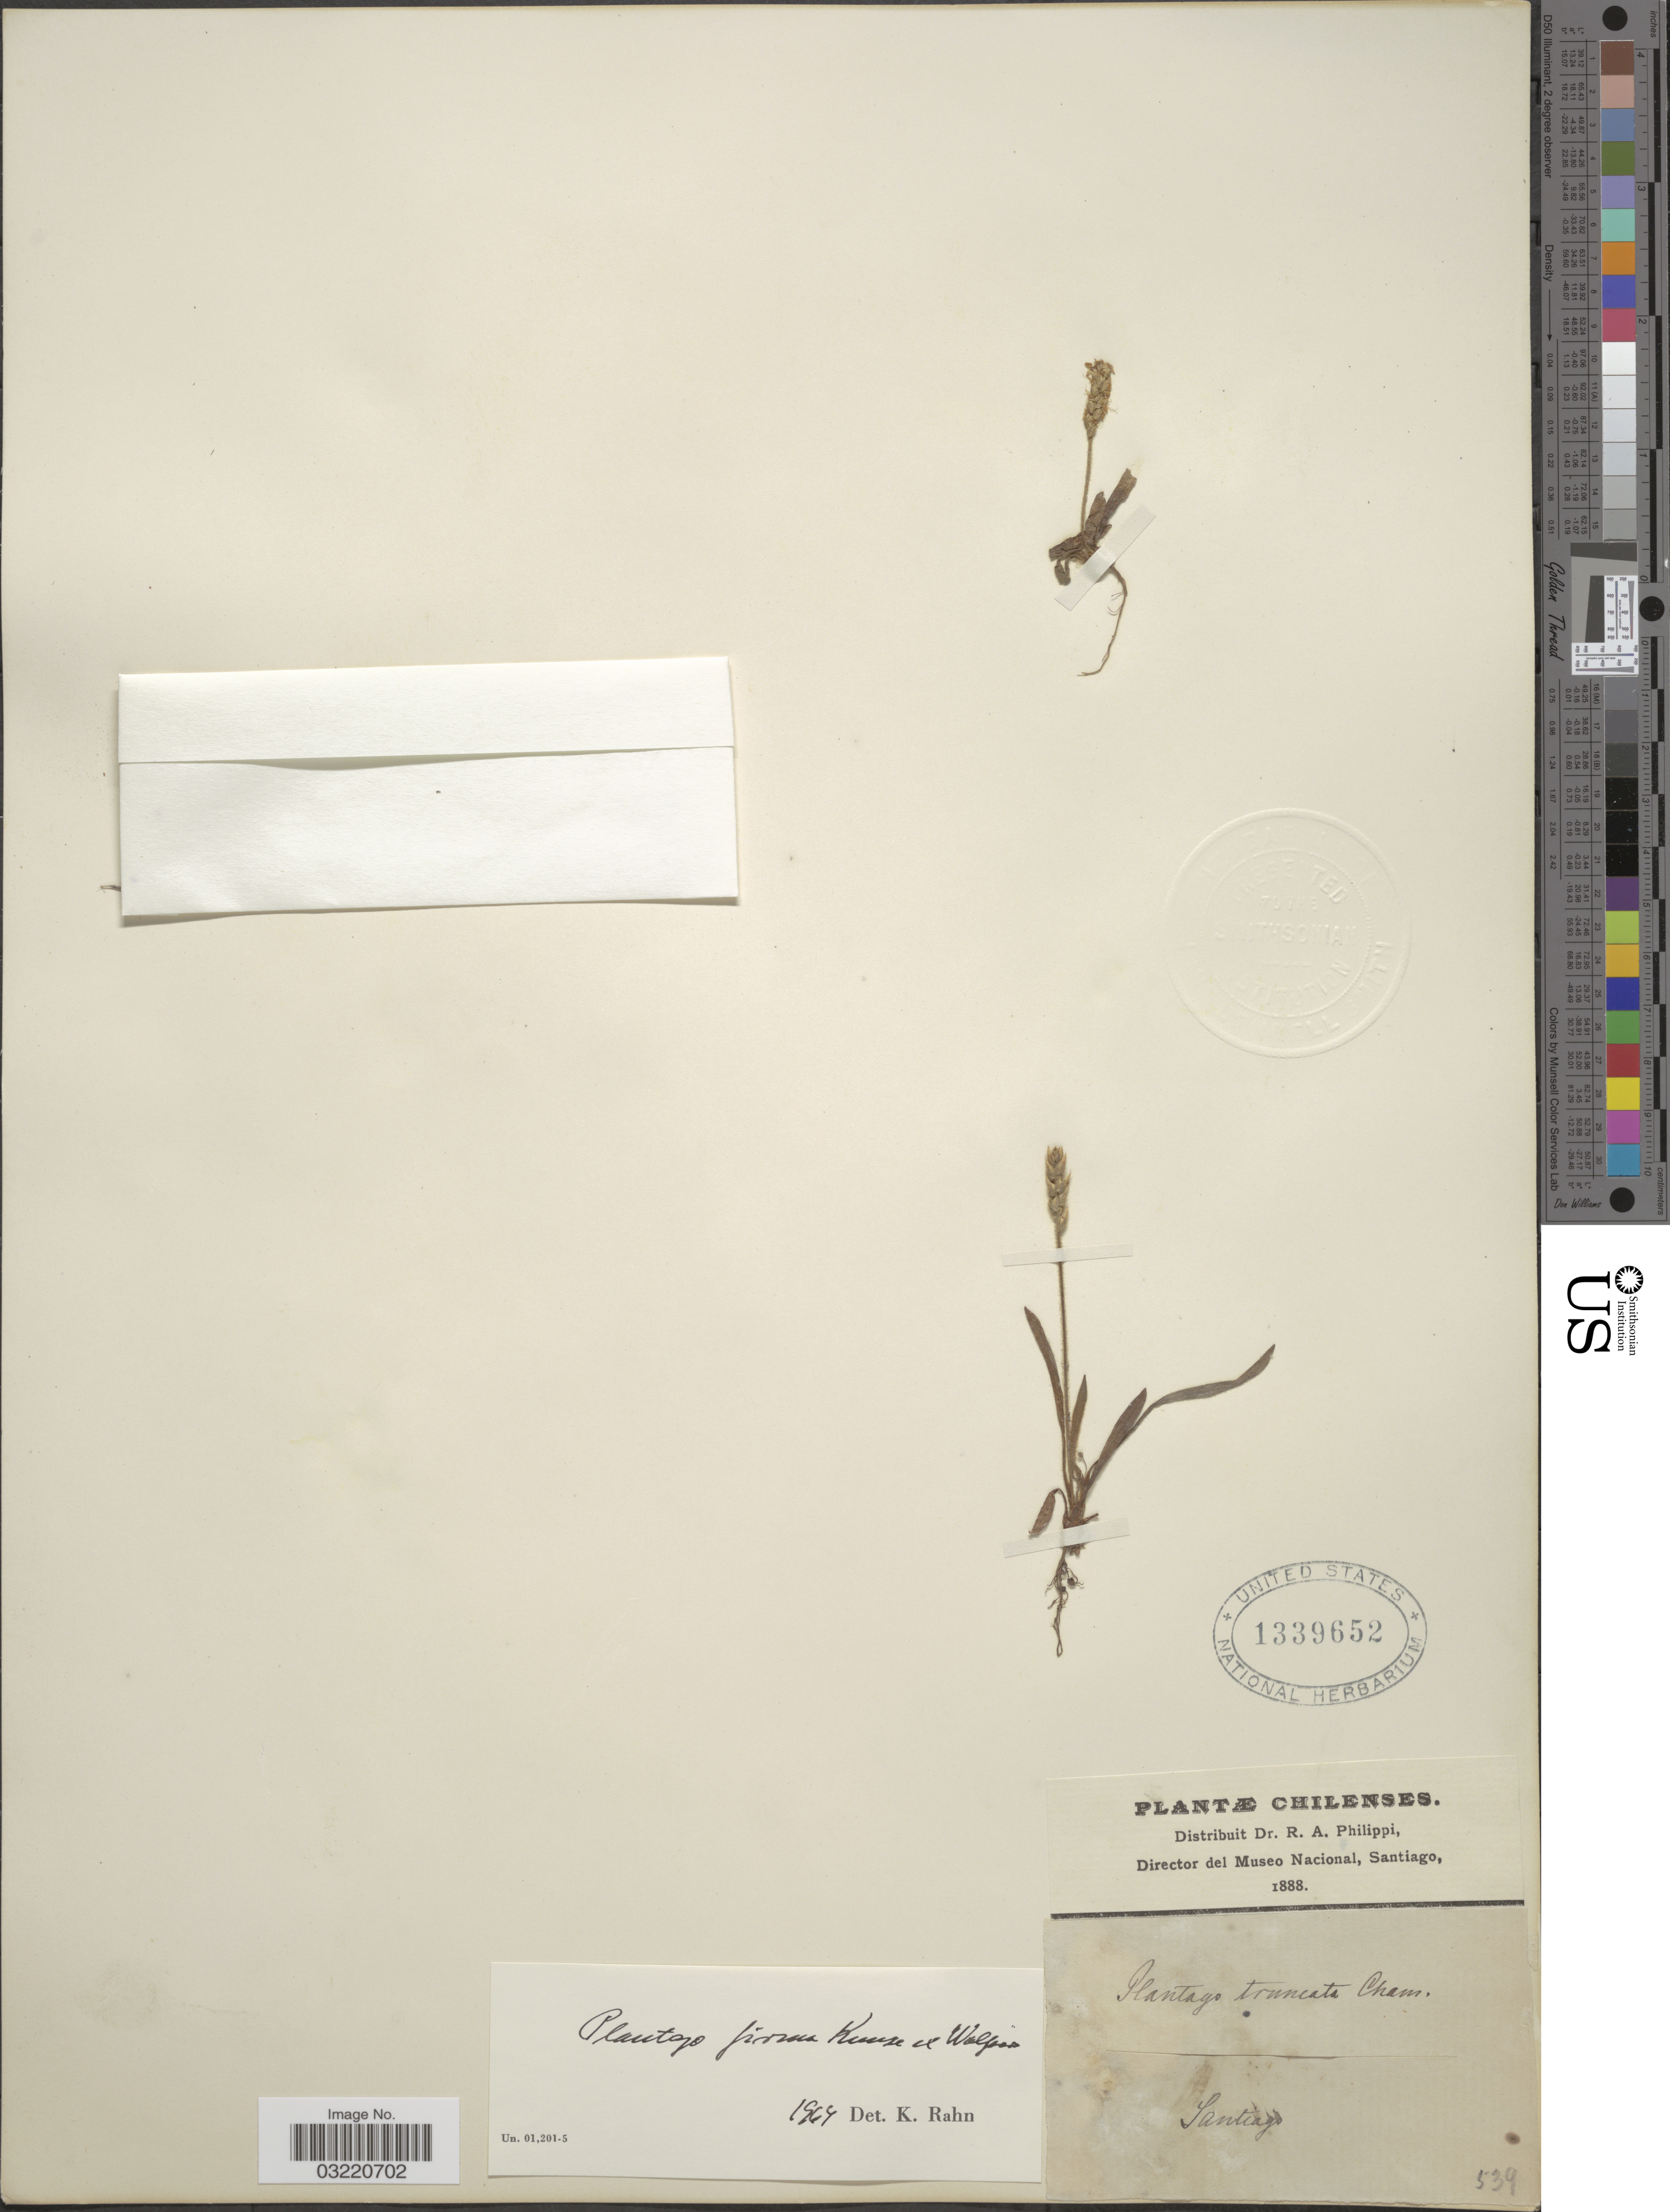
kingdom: Plantae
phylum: Tracheophyta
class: Magnoliopsida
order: Lamiales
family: Plantaginaceae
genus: Plantago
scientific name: Plantago firma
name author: Kunze ex Walp.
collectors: ex. herb. R.A. Philippi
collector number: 539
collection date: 1888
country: Chile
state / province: Región Metropolitana (RM)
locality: Santiago.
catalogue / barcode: US 1339652